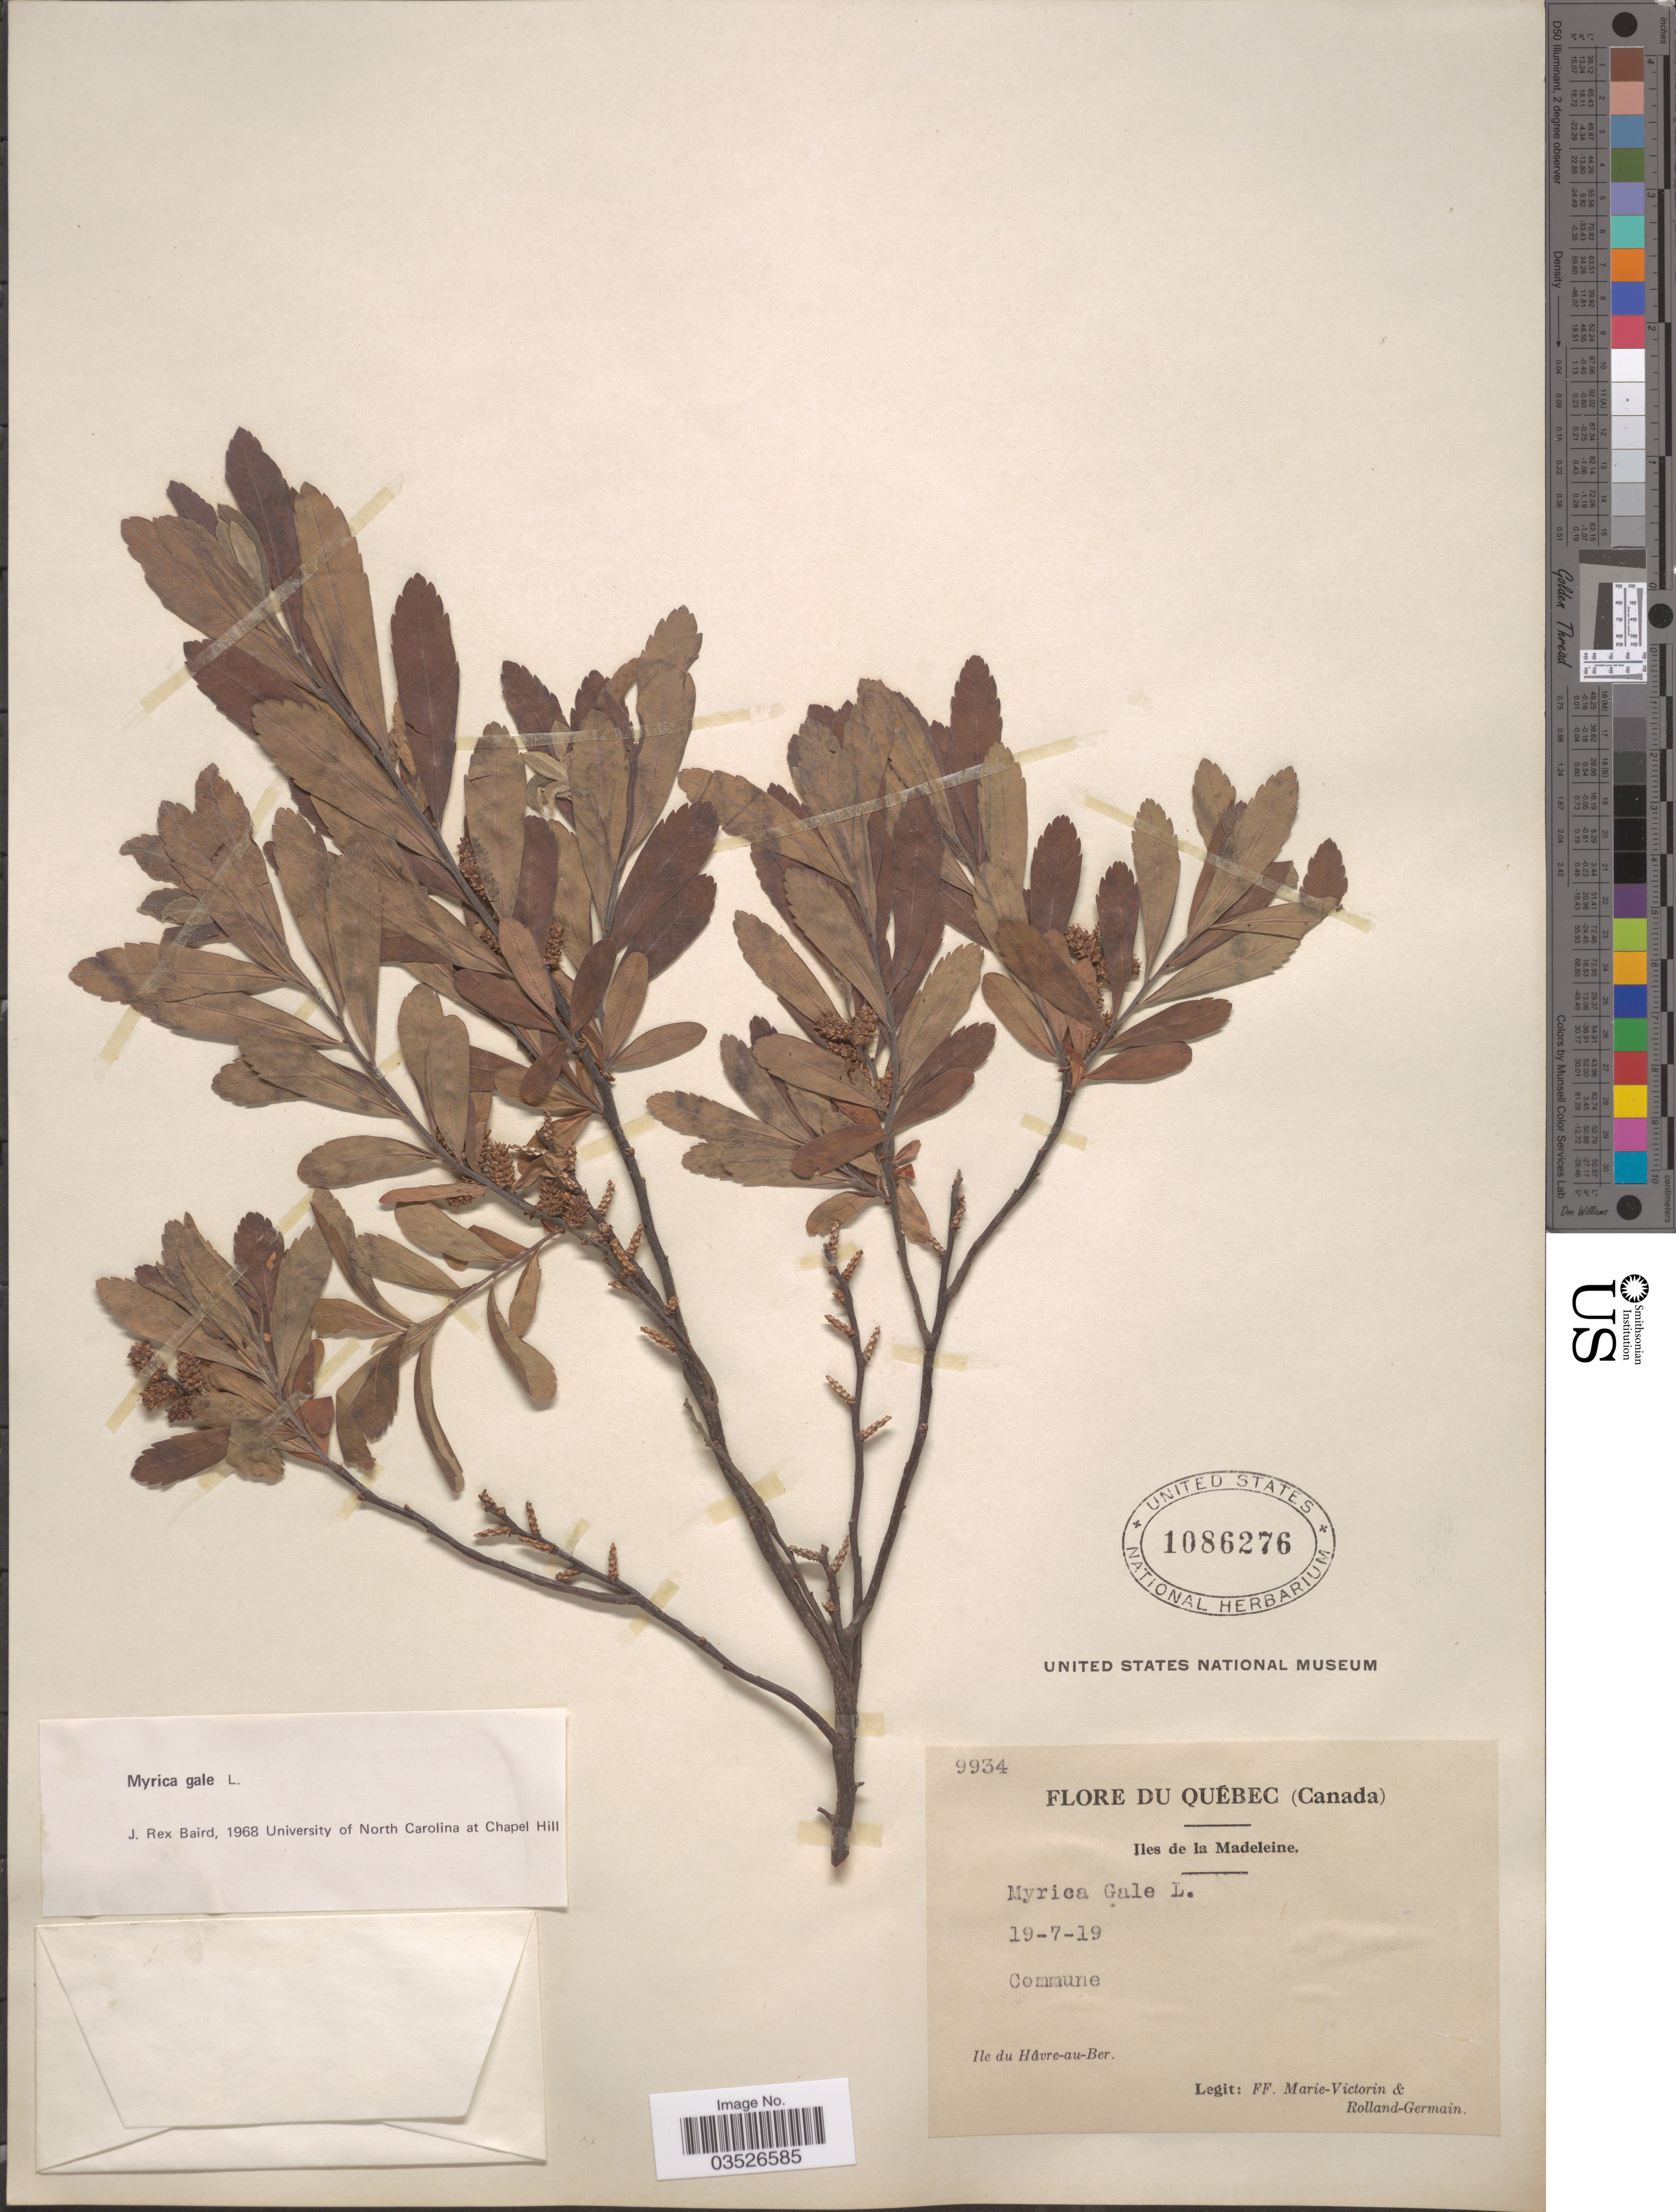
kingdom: Plantae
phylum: Tracheophyta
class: Magnoliopsida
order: Fagales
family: Myricaceae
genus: Myrica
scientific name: Myrica gale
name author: L.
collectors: F. Marie-Victorin & Rolland-Germain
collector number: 9934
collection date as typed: Transcribed d/m/y: 19/7/19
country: Canada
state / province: Quebec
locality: Iles de la Madeleine. Commune. Ile du Hâvre-au-Ber.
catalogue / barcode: US 1086276